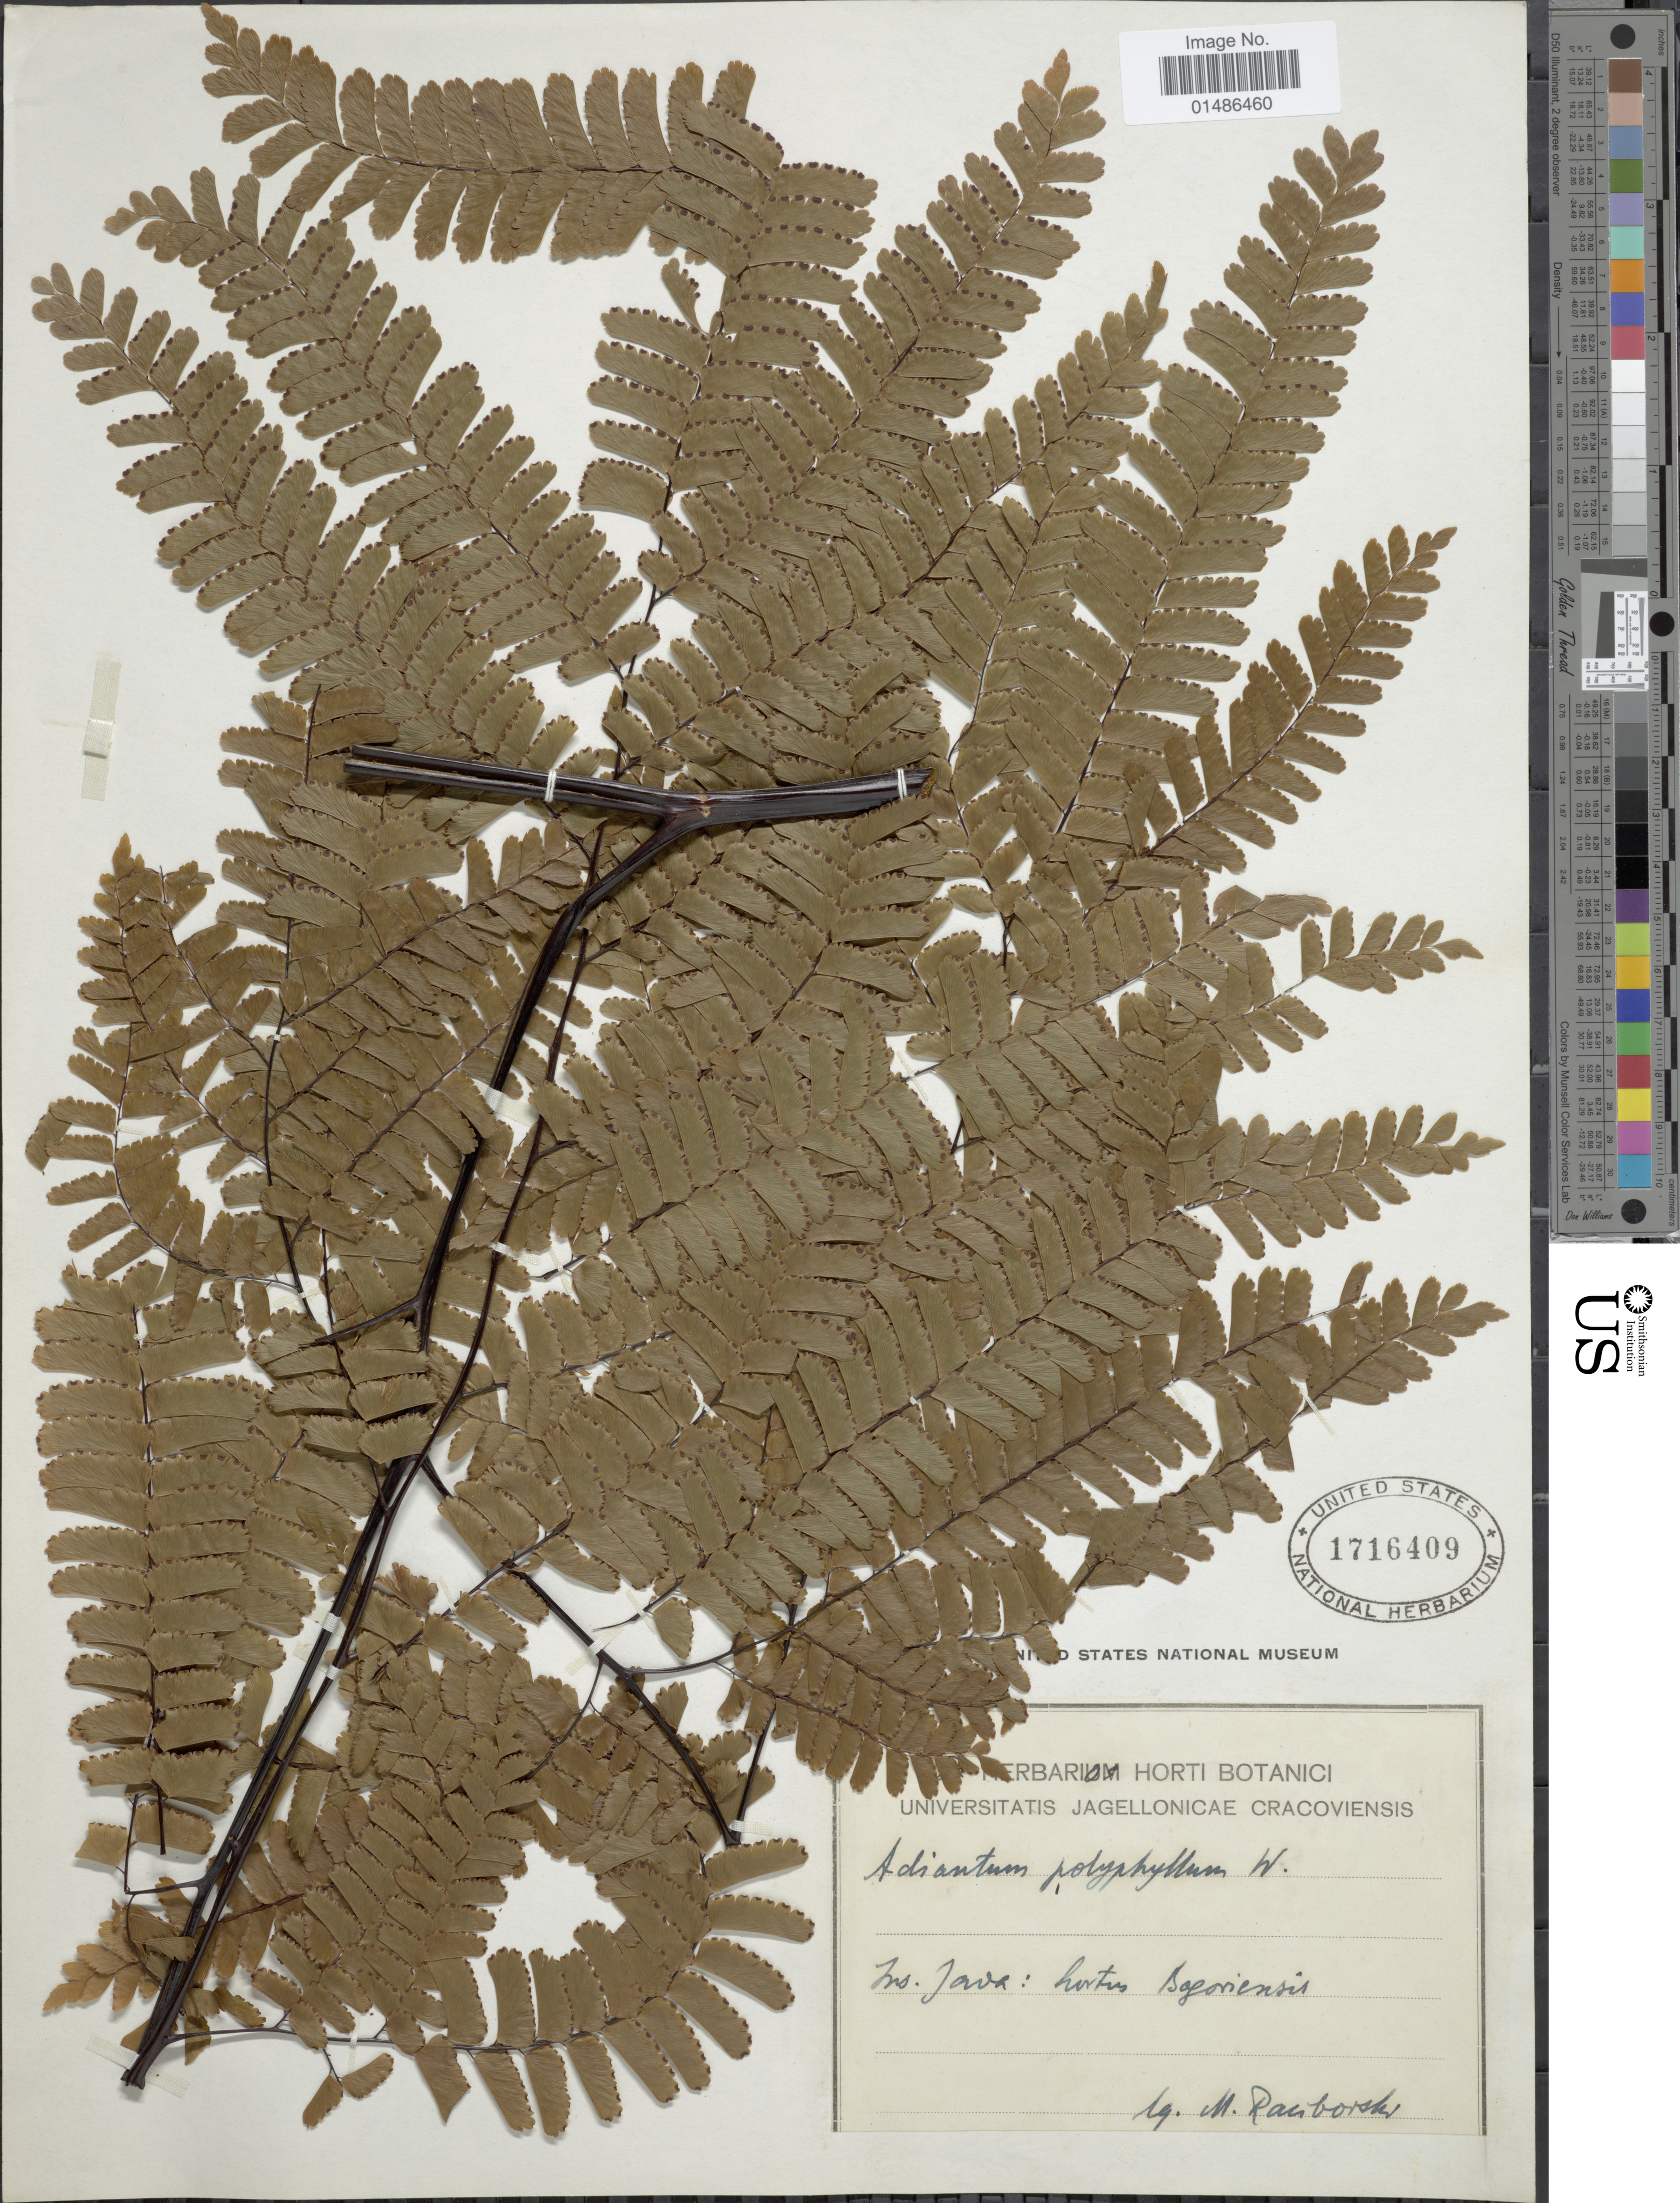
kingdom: Plantae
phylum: Tracheophyta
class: Polypodiopsida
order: Polypodiales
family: Pteridaceae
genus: Adiantum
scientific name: Adiantum polyphyllum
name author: Willd.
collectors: M. Raciborski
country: Indonesia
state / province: Java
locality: Ins. Java: hortus Bogoriensis.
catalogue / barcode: US 1716409